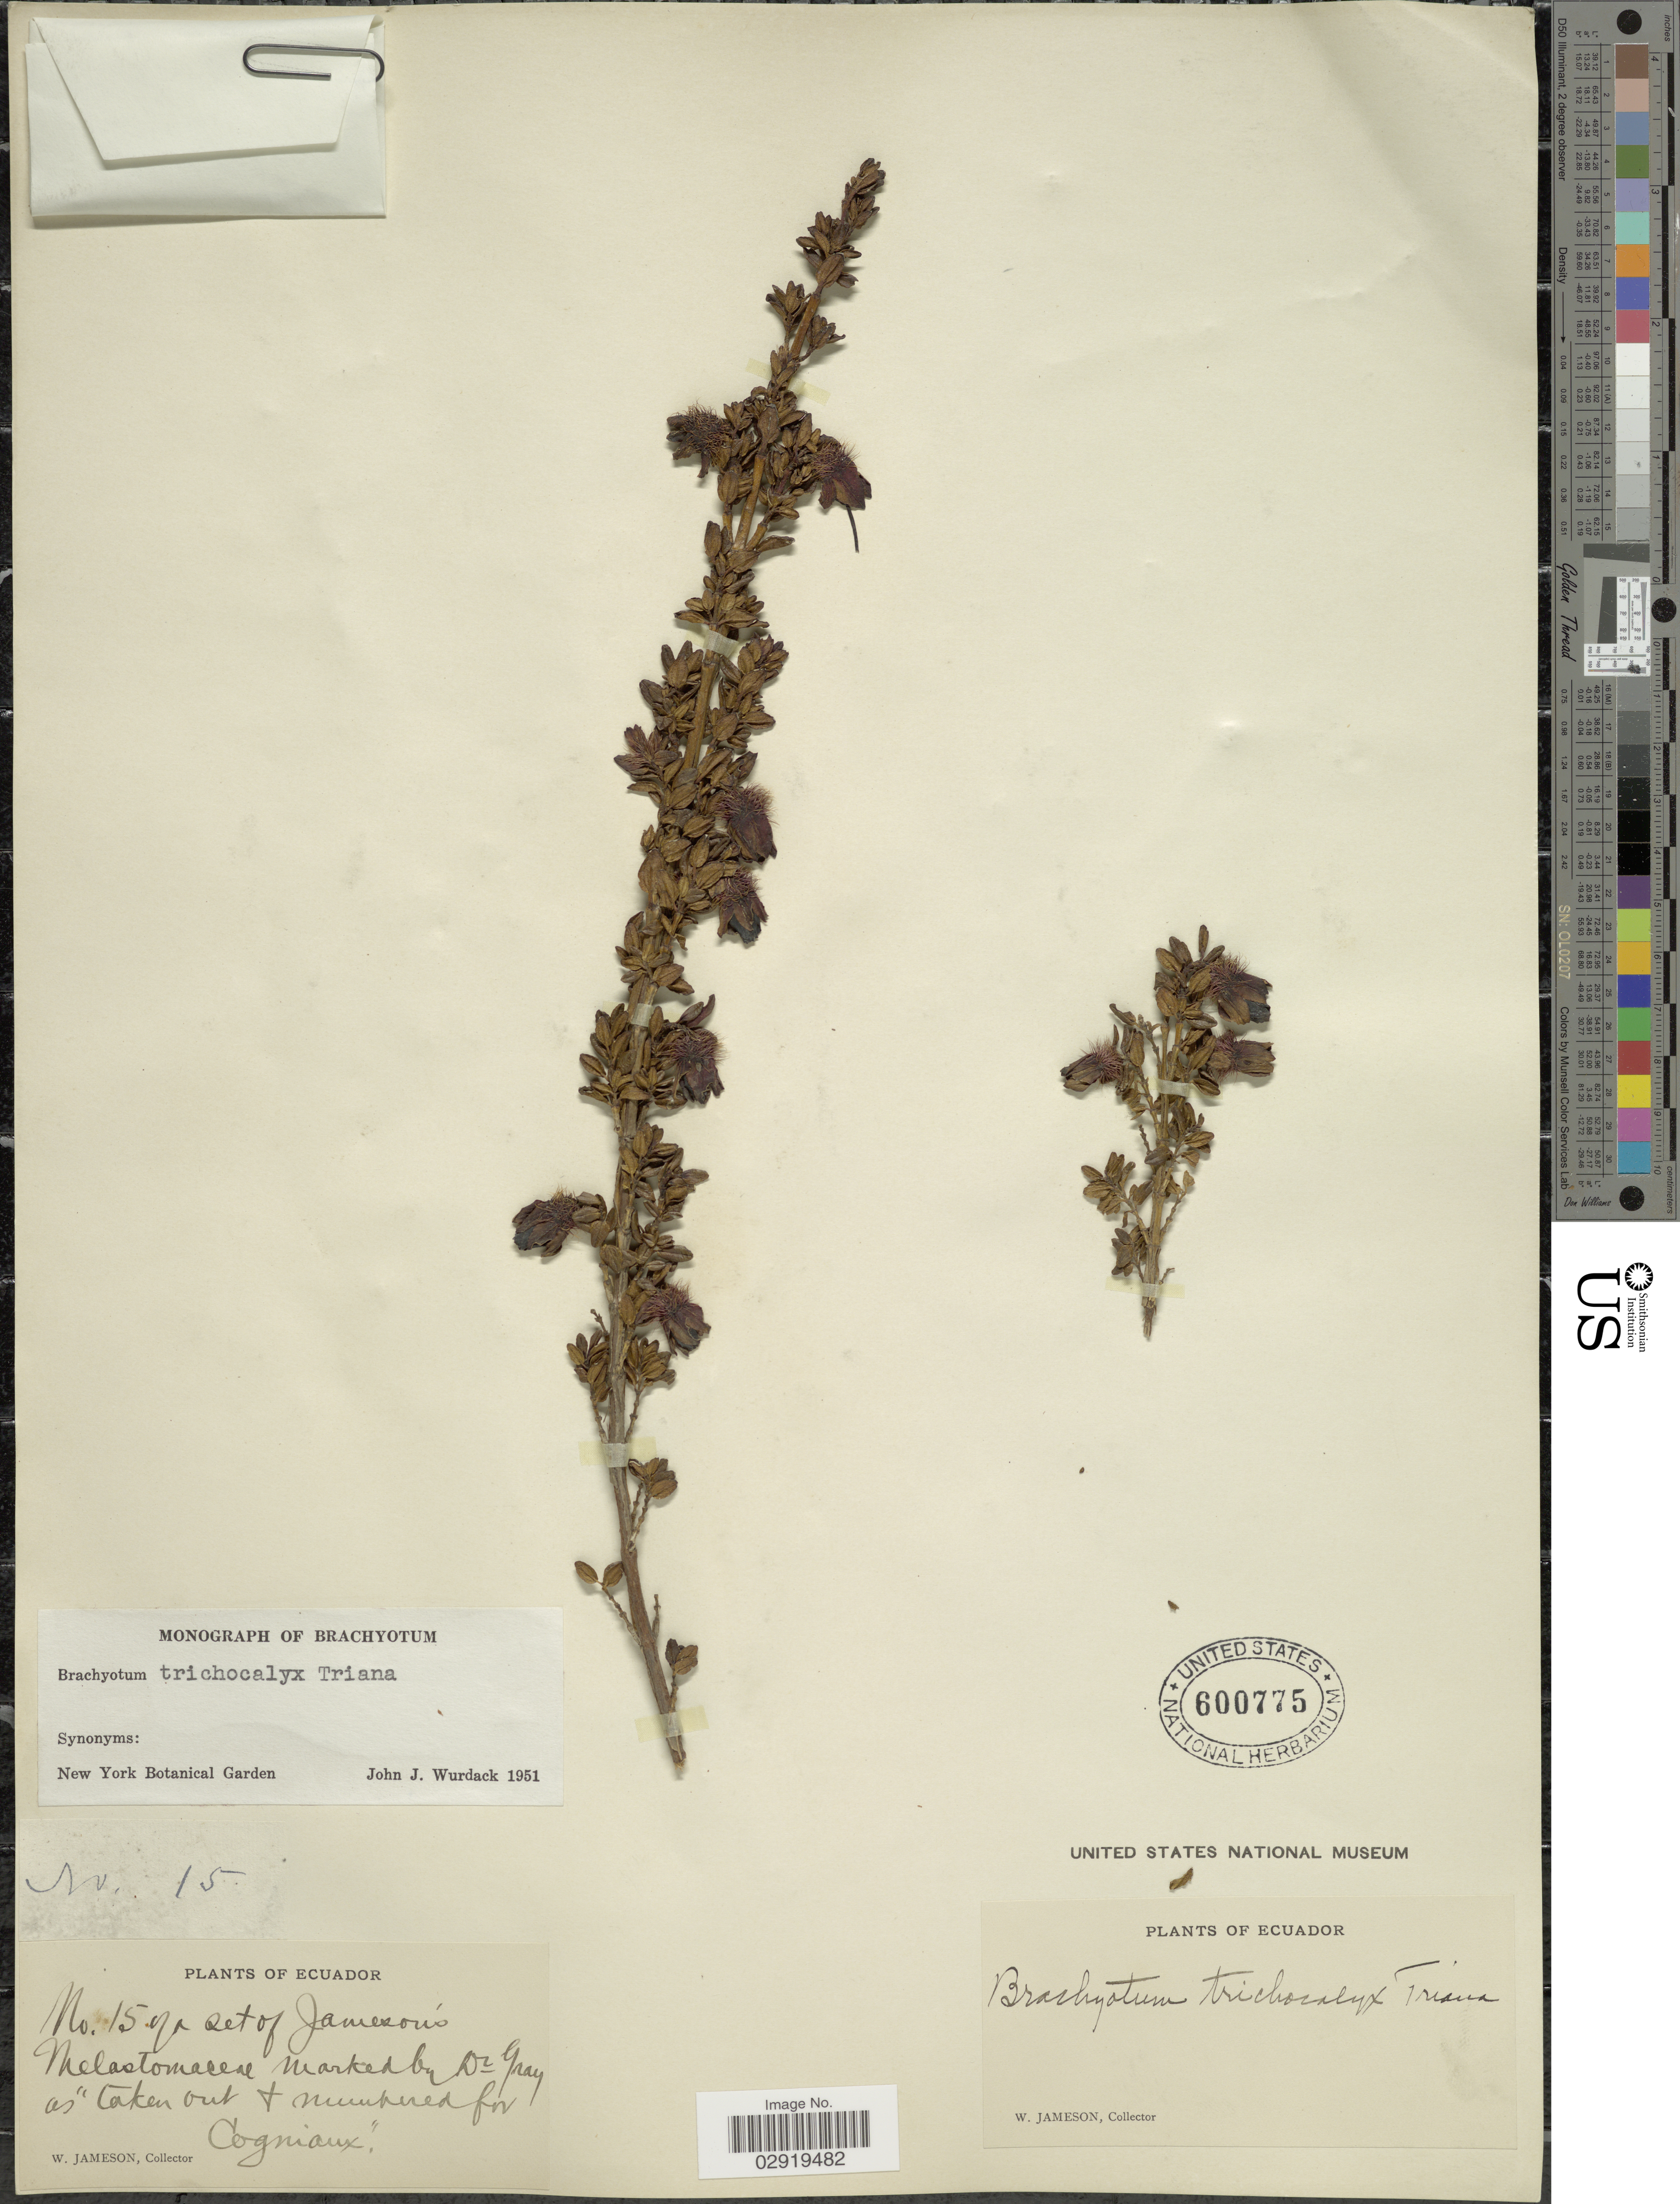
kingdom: Plantae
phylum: Tracheophyta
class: Magnoliopsida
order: Myrtales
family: Melastomataceae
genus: Brachyotum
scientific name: Brachyotum trichocalyx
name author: Triana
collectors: W. Jameson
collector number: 15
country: Ecuador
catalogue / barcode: US 600775